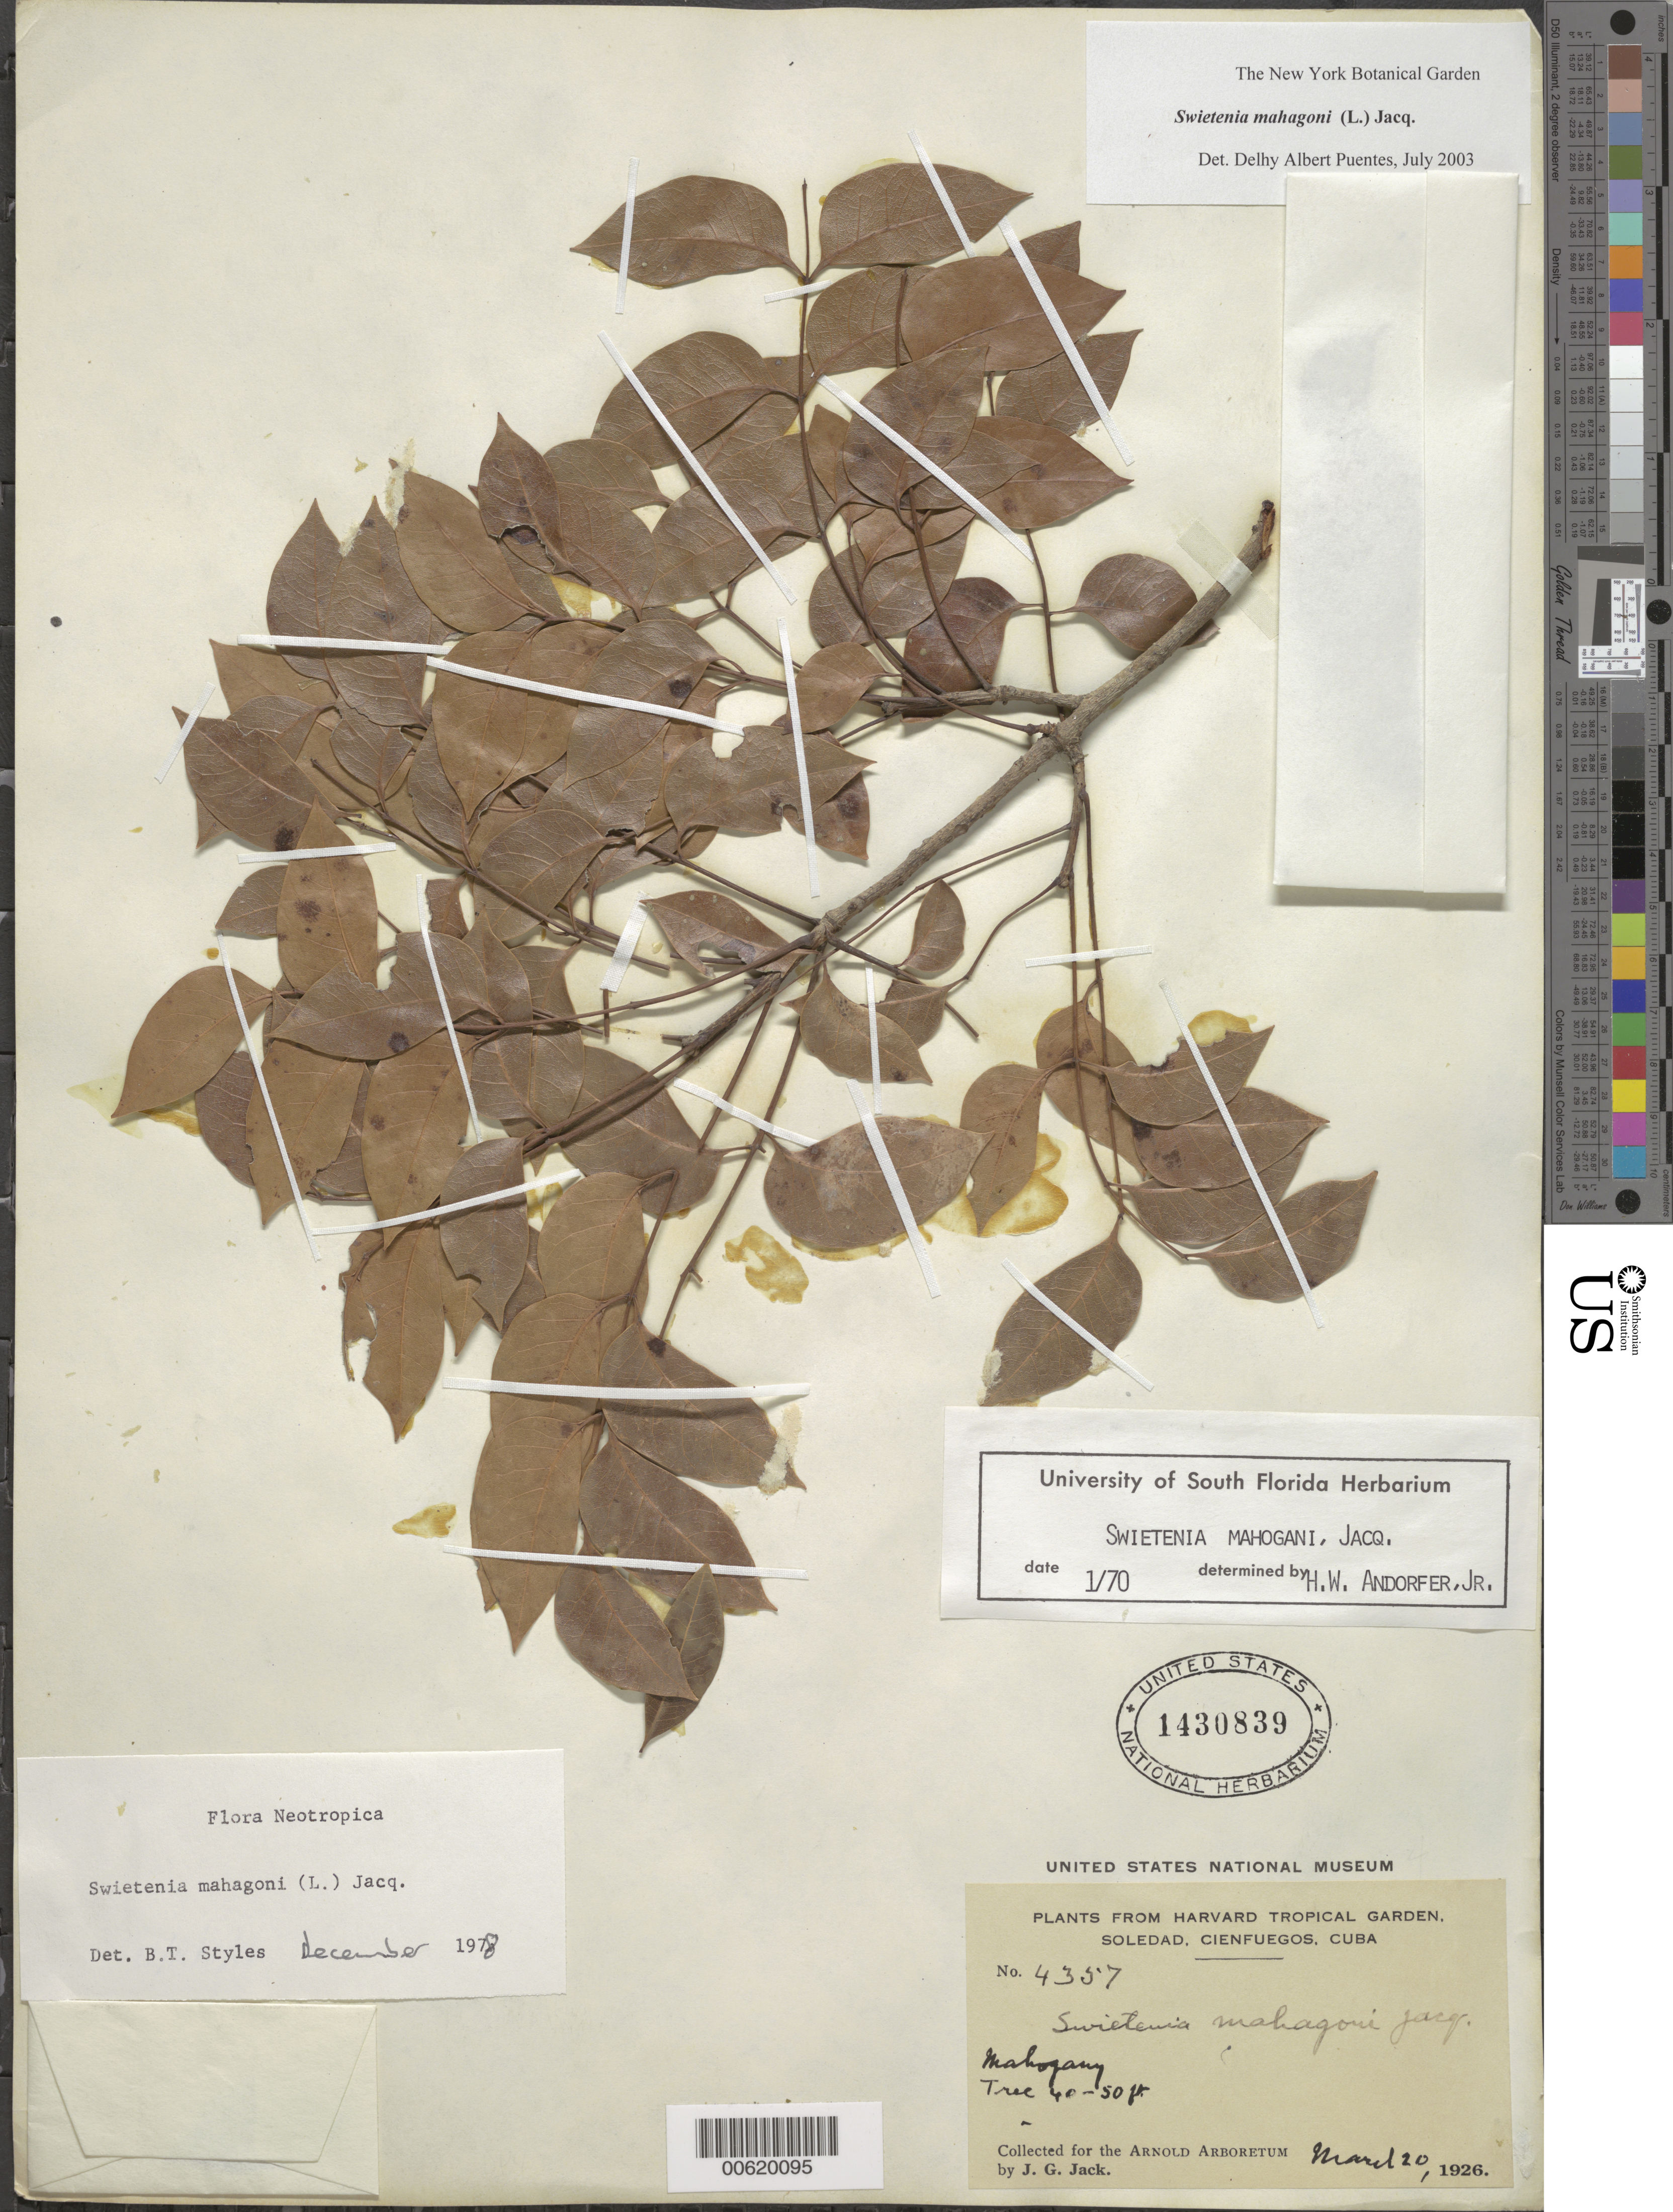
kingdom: Plantae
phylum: Tracheophyta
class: Magnoliopsida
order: Sapindales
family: Meliaceae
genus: Swietenia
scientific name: Swietenia mahagoni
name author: (L.) Jacq.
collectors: J. G. Jack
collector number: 4357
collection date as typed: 20 Mar 1926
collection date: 1926-03-20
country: Cuba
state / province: Cienfuegos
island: Greater Antilles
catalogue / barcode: US 1430839